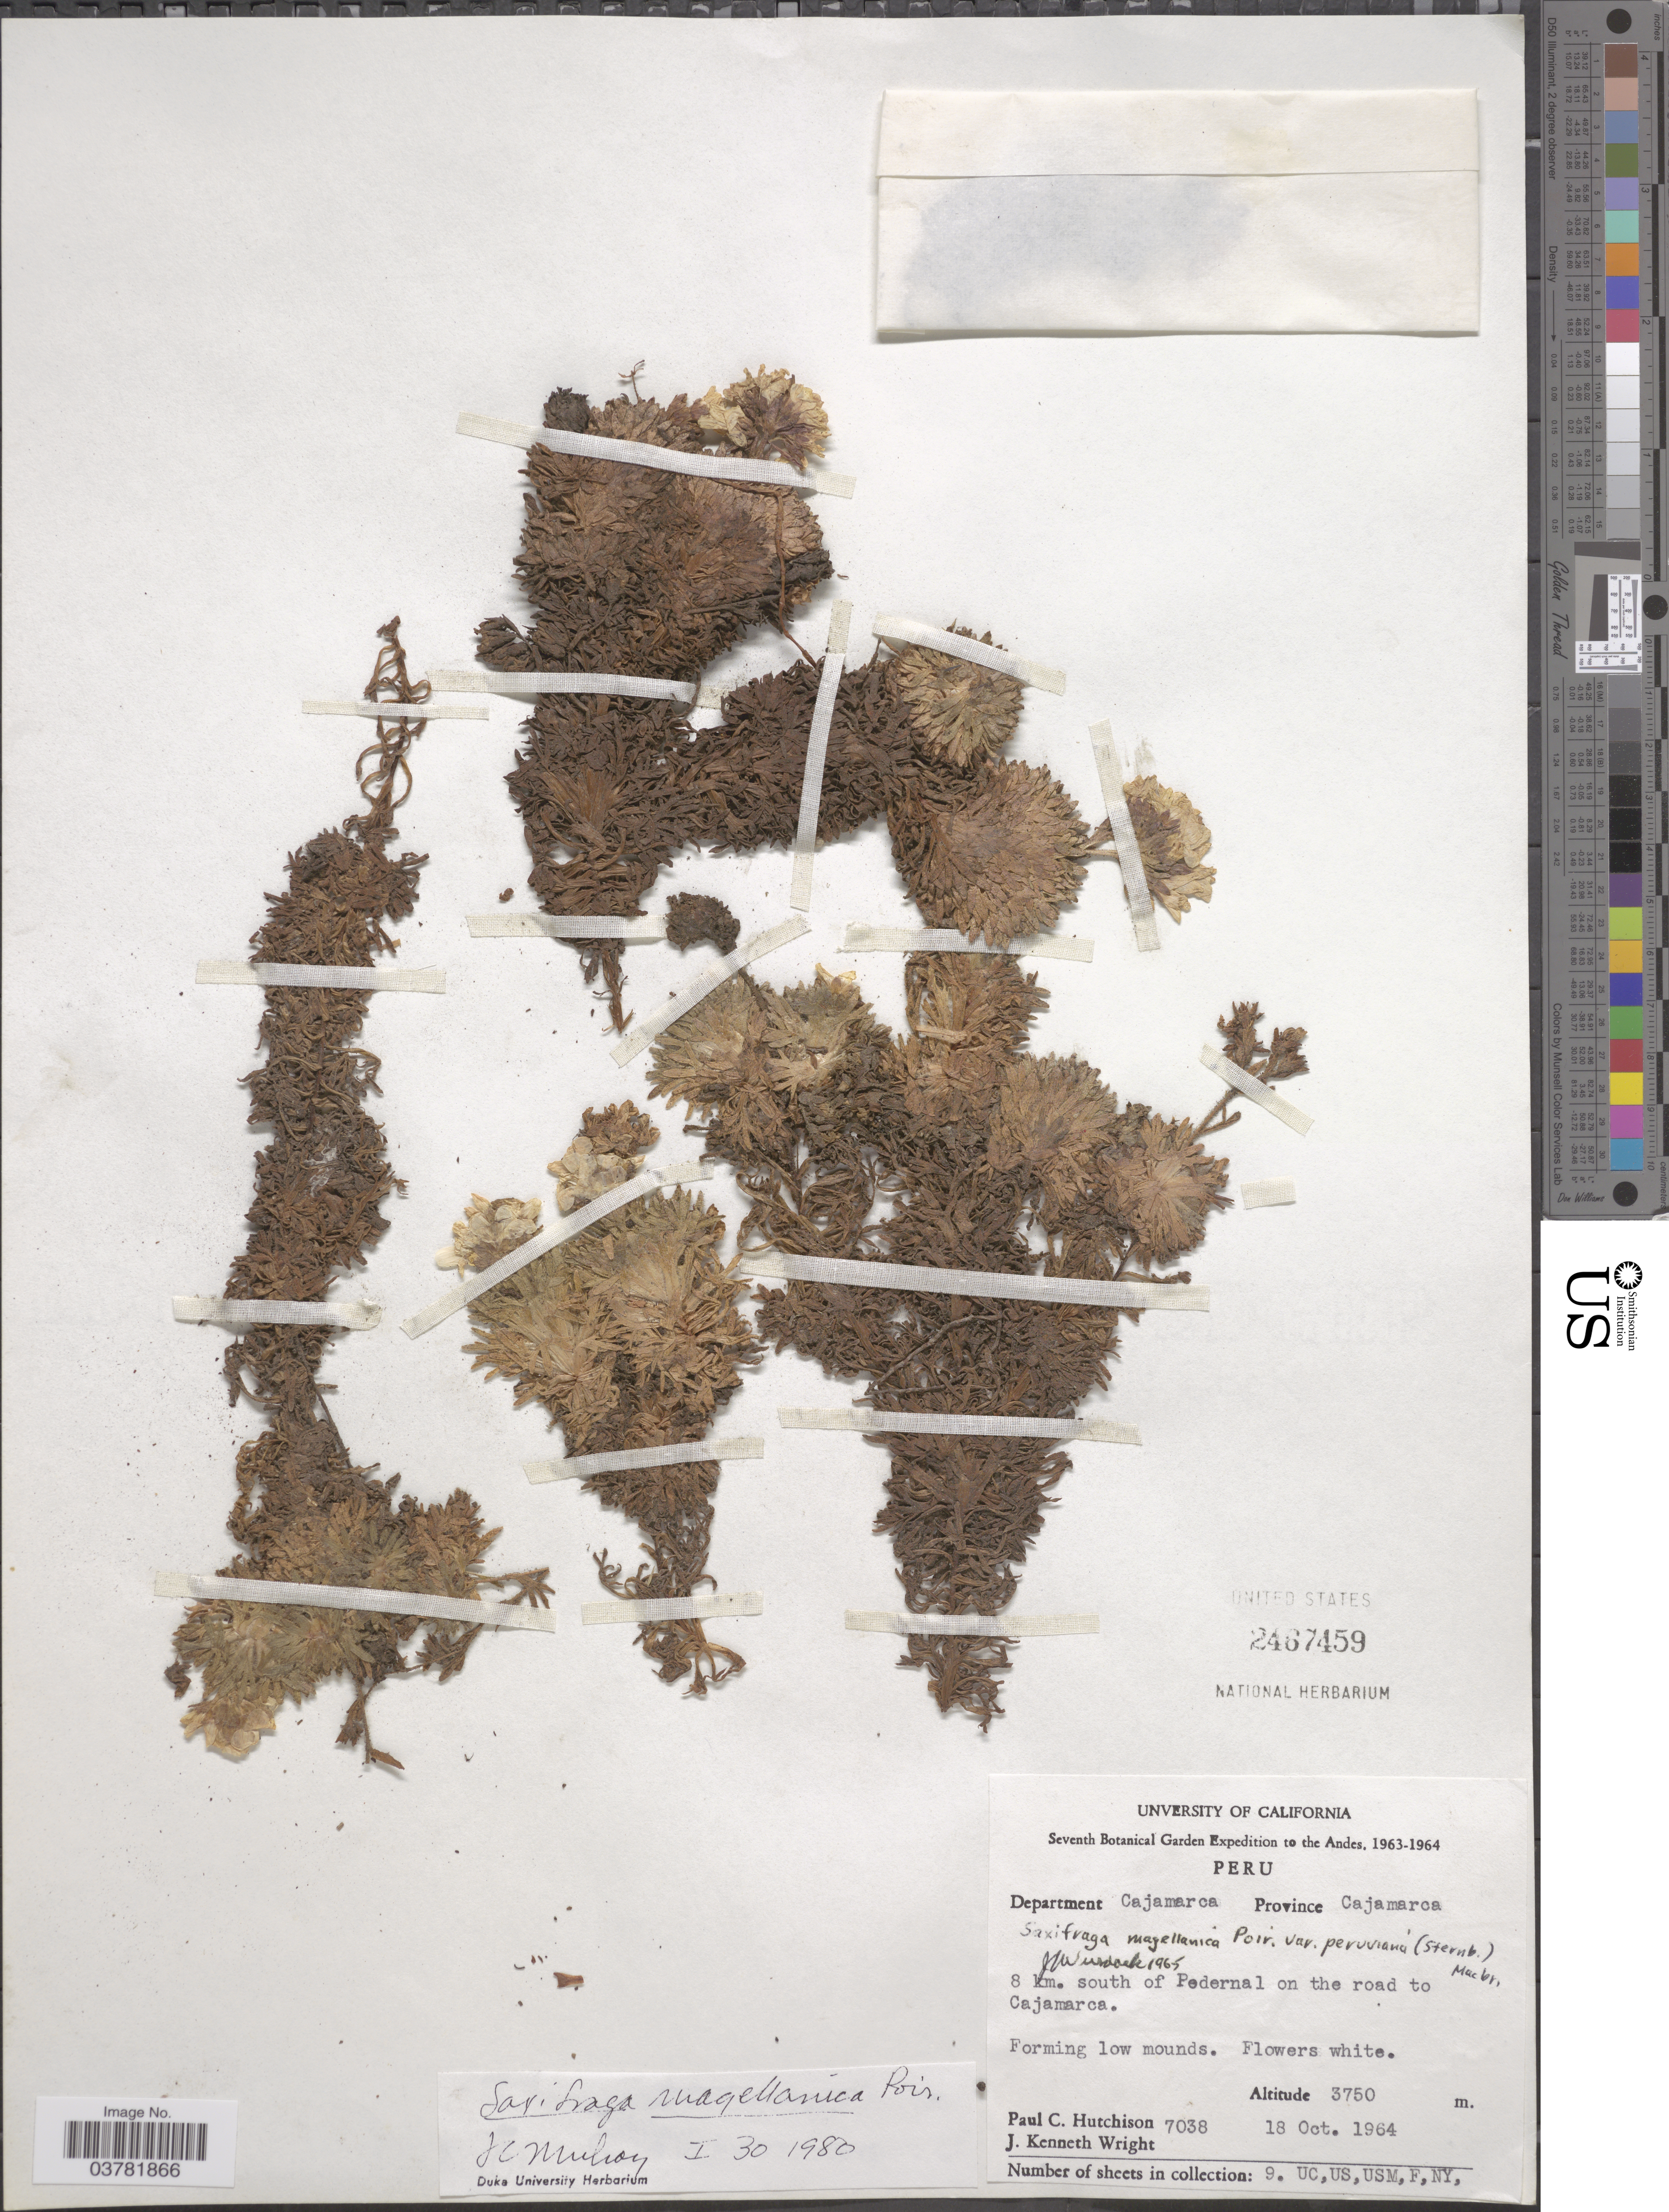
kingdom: Plantae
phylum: Tracheophyta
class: Magnoliopsida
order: Saxifragales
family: Saxifragaceae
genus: Saxifraga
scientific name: Saxifraga magellanica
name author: Poir.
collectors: P. C. Hutchison & J. K. Wright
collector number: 7038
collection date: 1964-10-18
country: Peru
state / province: Cajamarca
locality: Seventh Botanical Garden Expedition to the Andes, 1963-1964. Department Cajamarca. Province Cajamarca. 8 km. south of Pedernal on the road to Cajamarca.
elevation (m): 3750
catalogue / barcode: US 2467459